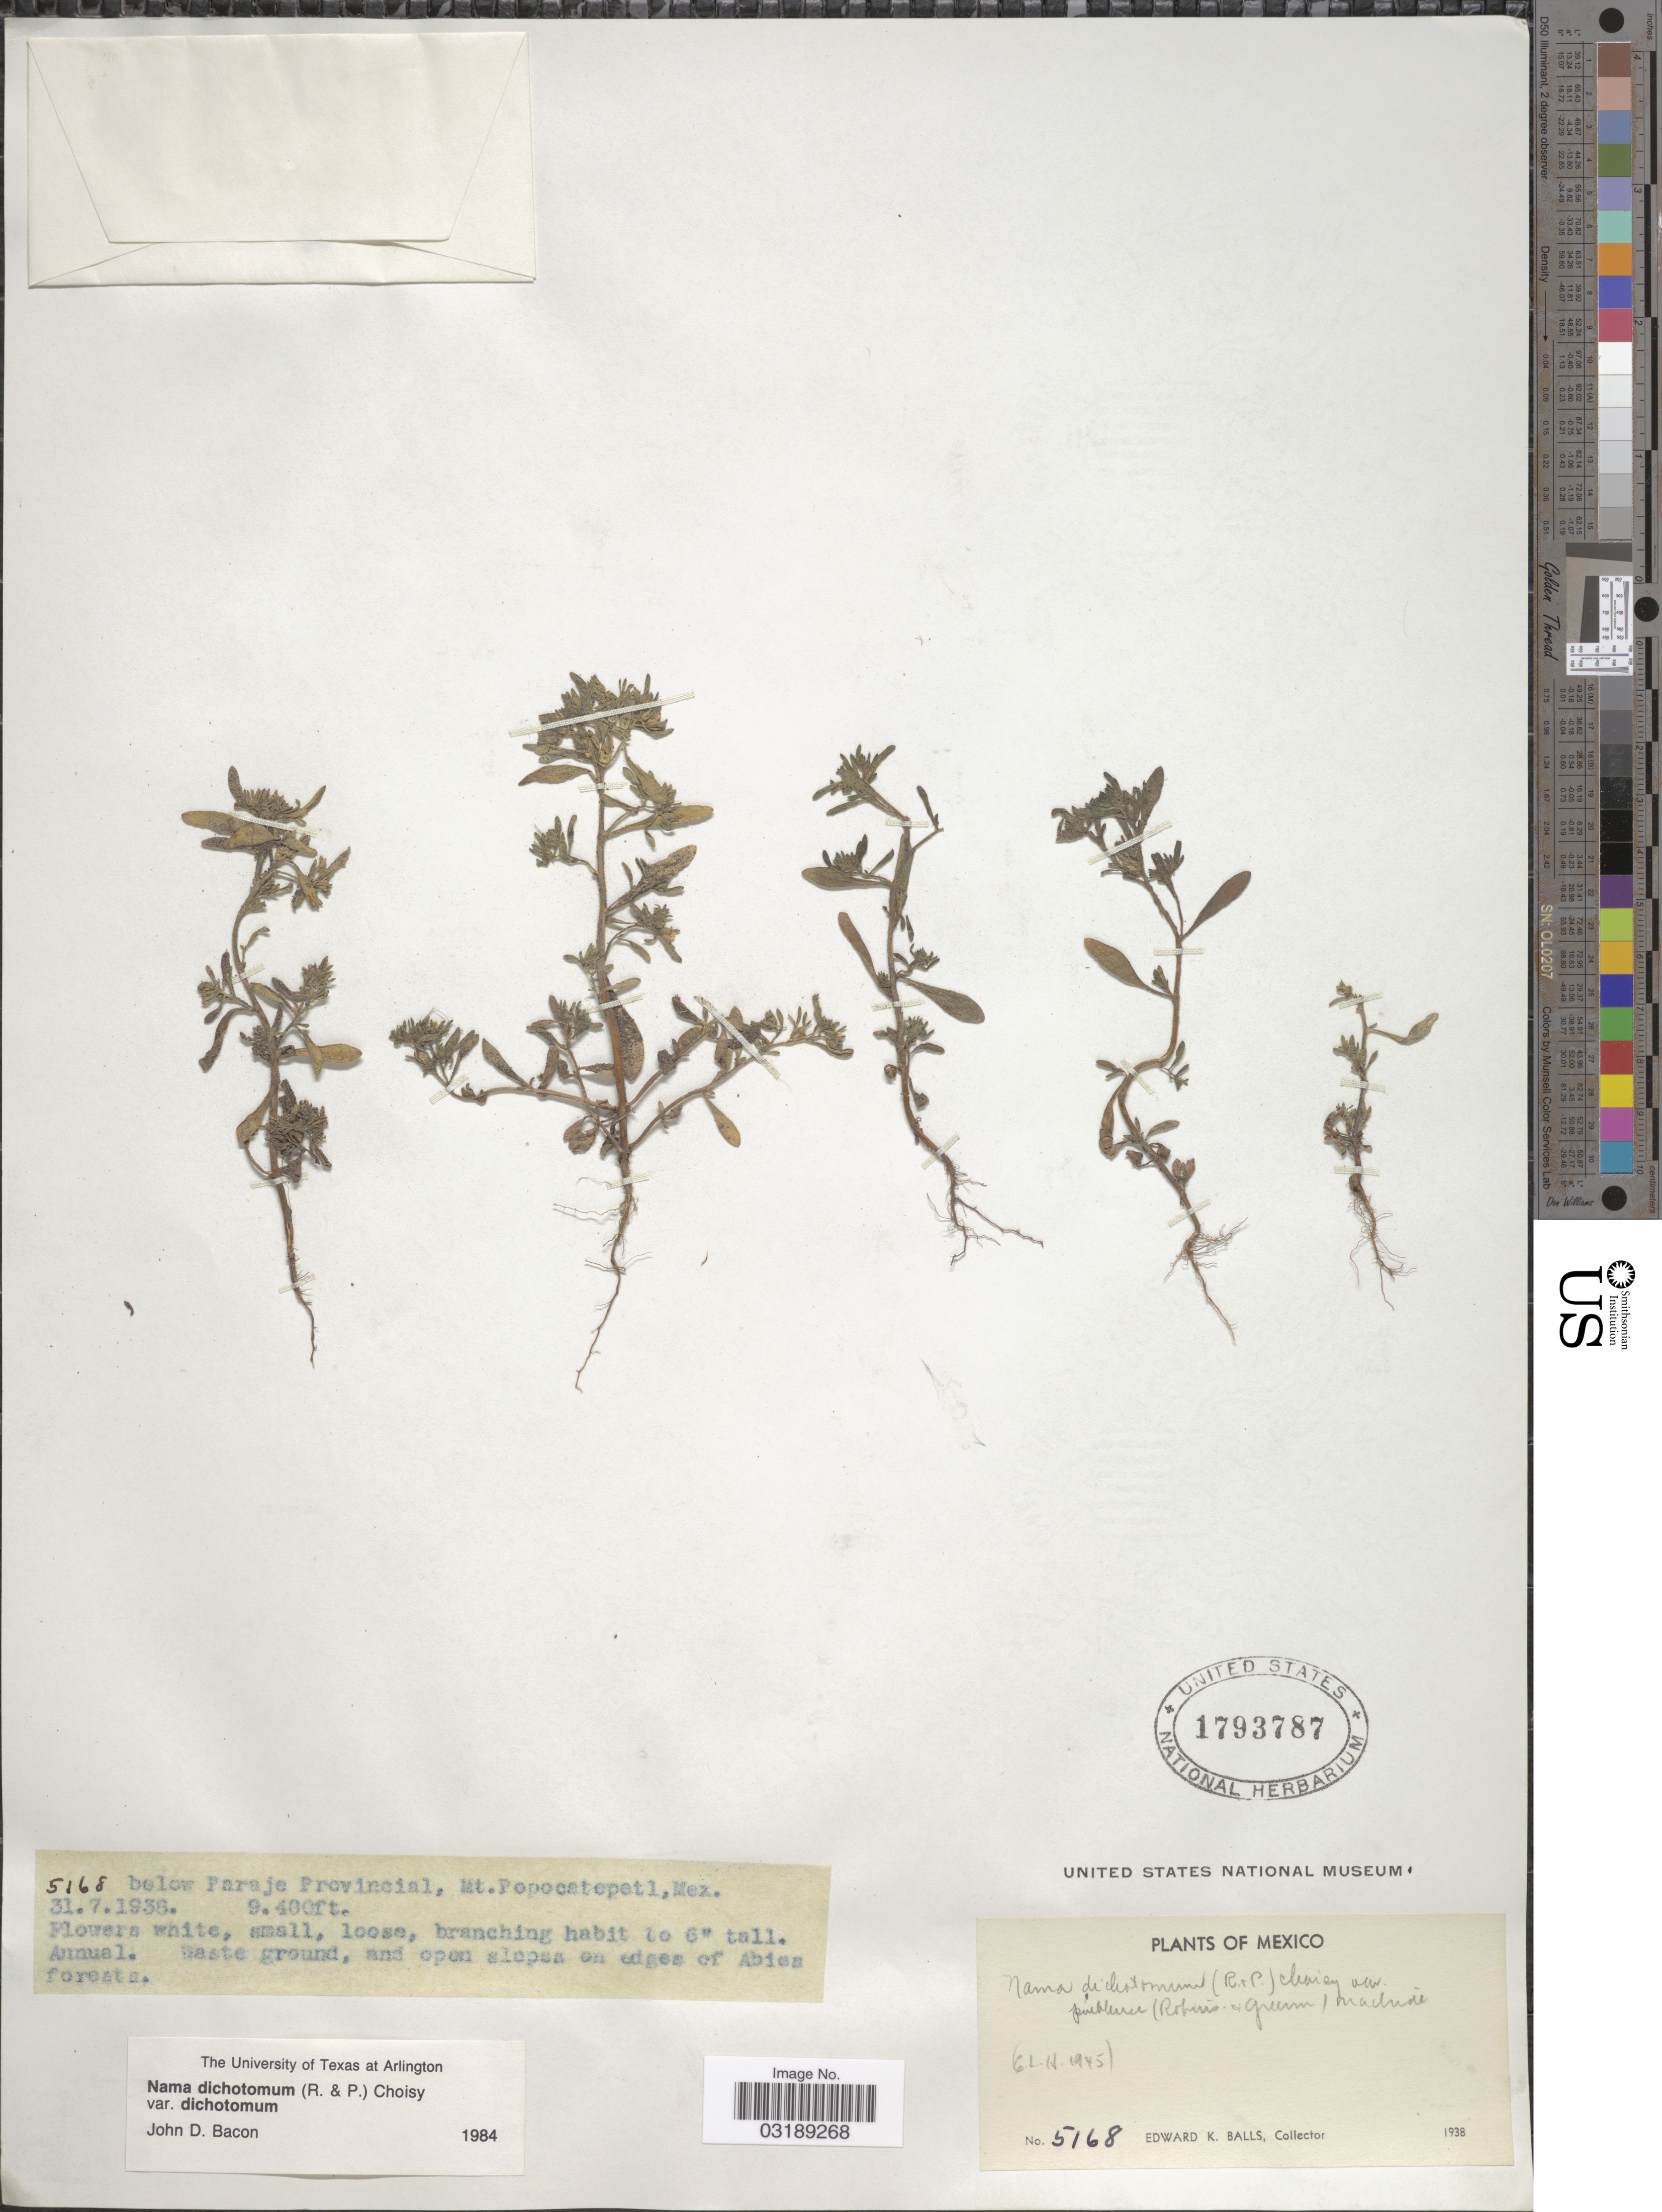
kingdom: Plantae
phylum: Tracheophyta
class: Magnoliopsida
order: Boraginales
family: Namaceae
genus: Nama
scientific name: Nama dichotoma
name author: (Ruiz & Pav.) Choisy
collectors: E. K. Balls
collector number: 5168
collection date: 1938-07-31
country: Mexico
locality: Below Paraje Provincial, Mt. Popocatepetl, Mex.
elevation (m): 2865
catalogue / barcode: US 1793787